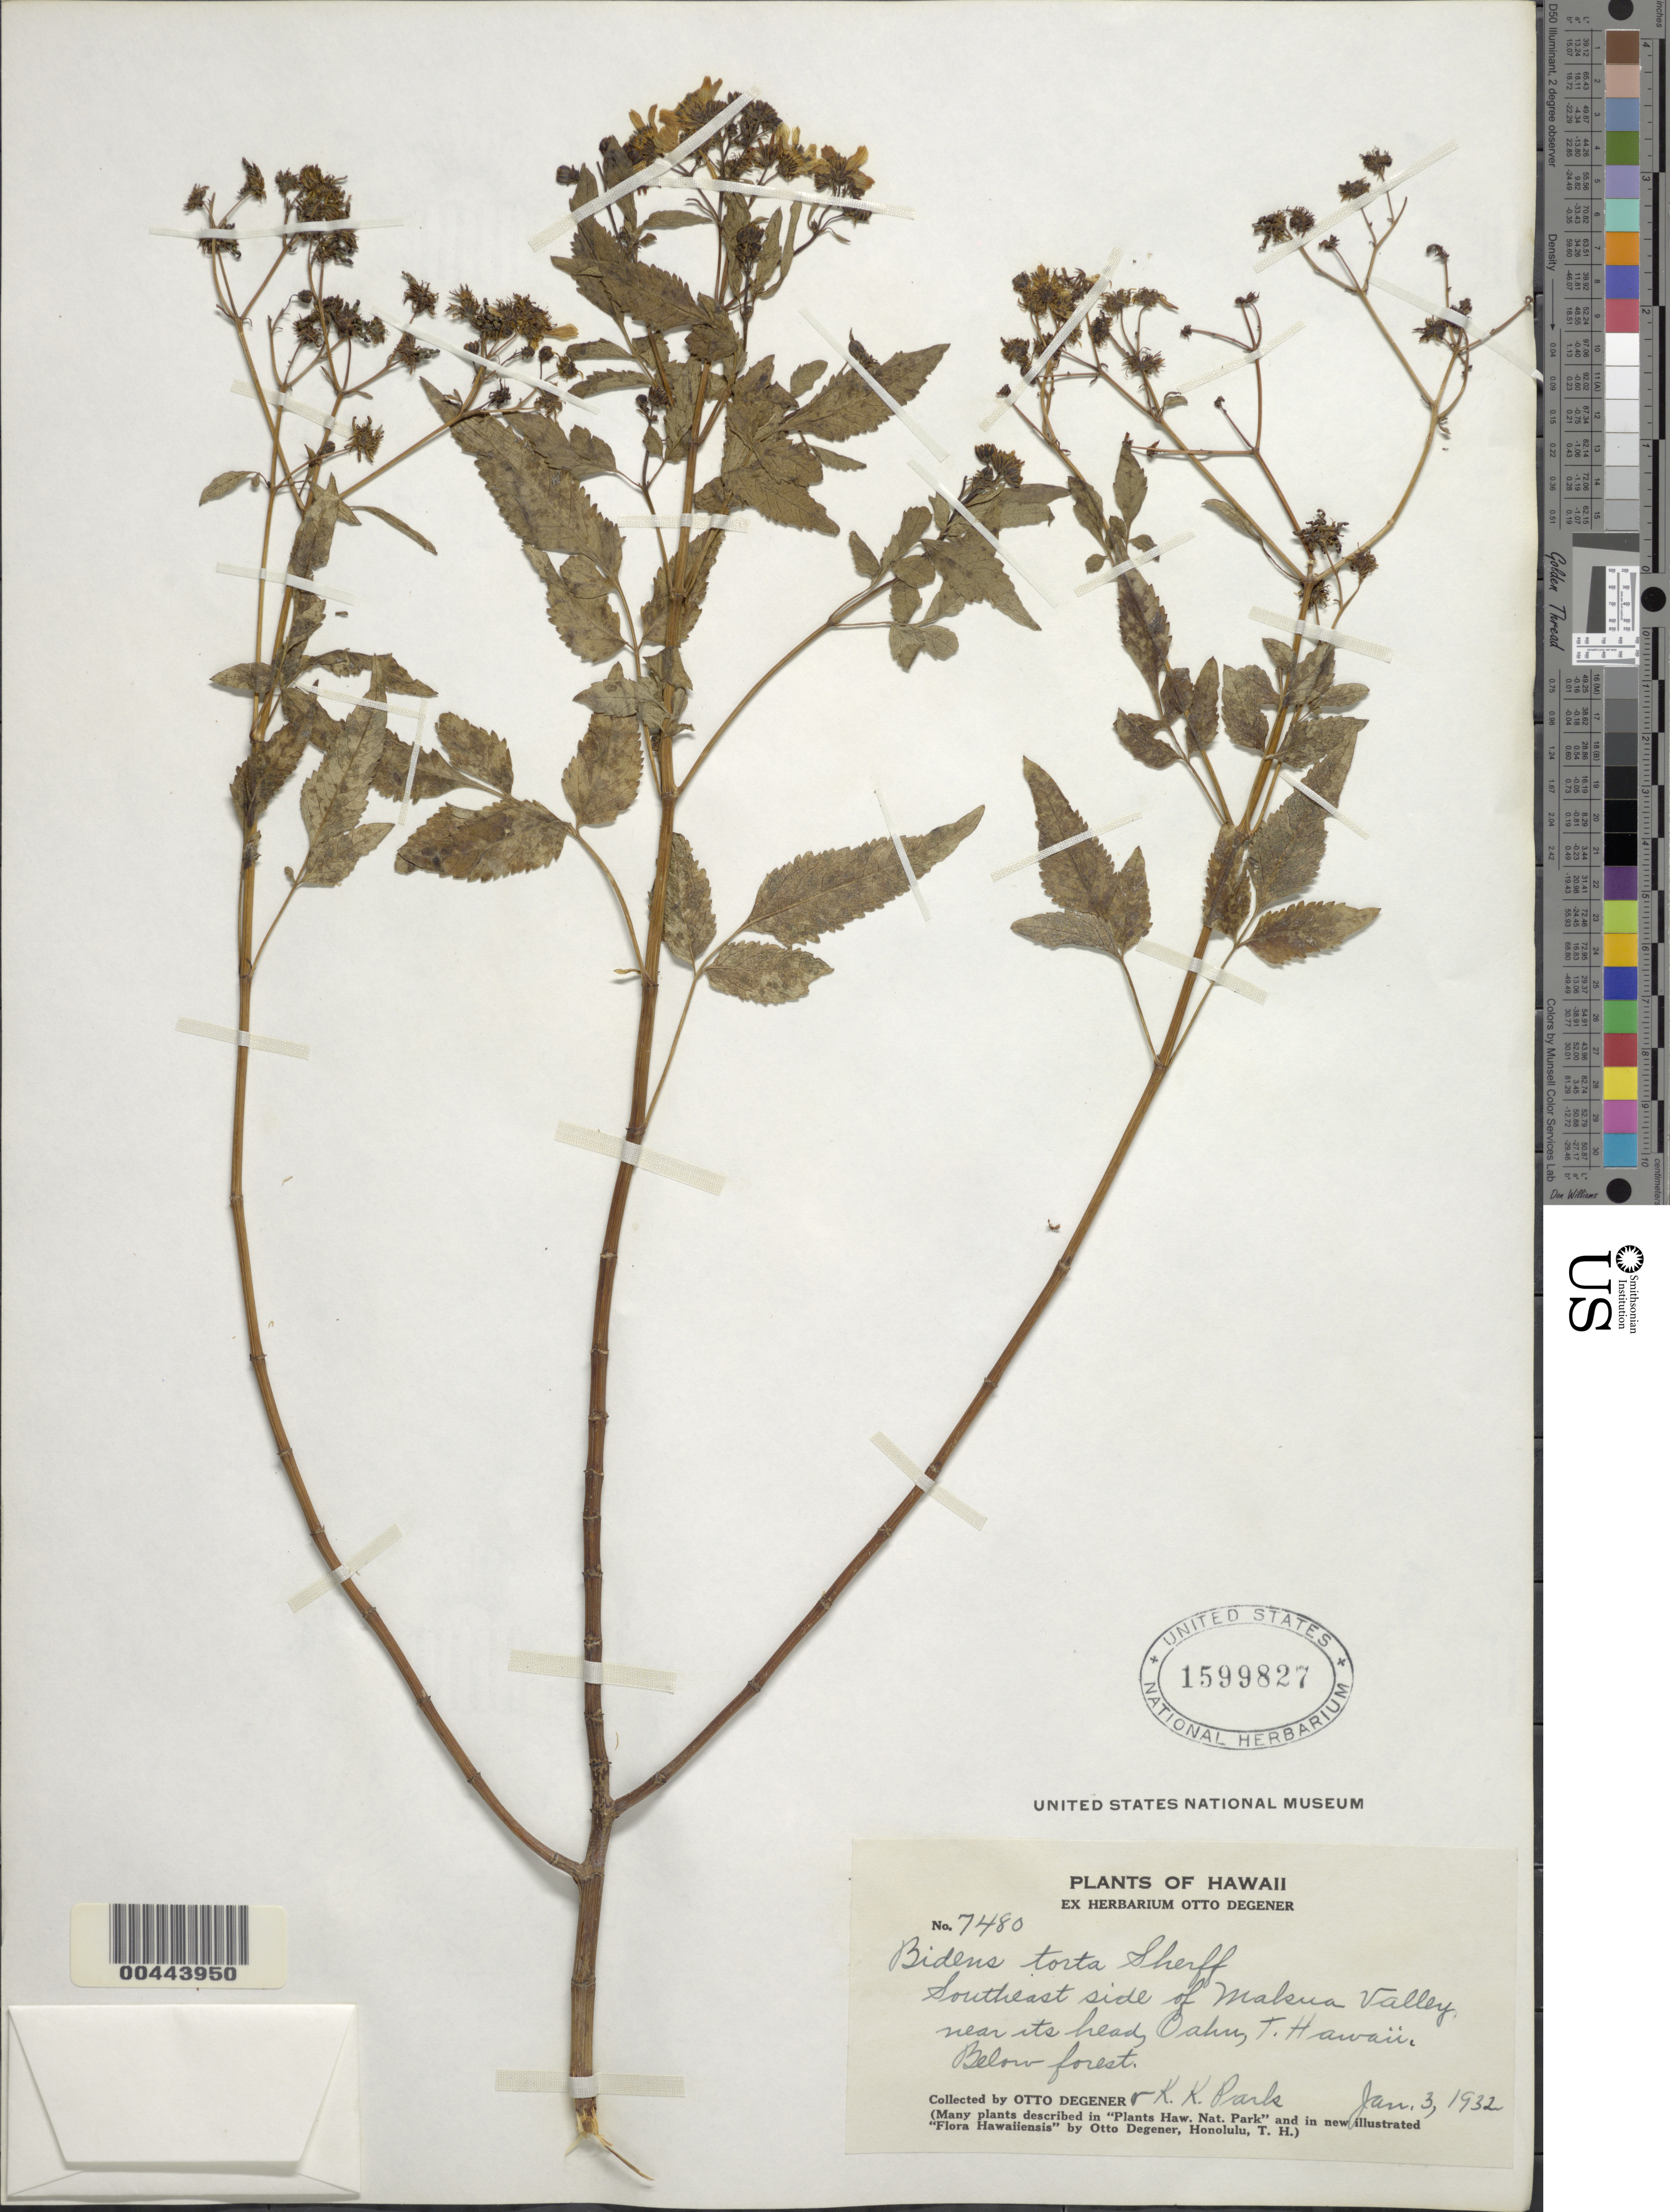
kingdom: Plantae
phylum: Tracheophyta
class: Magnoliopsida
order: Asterales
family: Asteraceae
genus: Bidens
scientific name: Bidens torta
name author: Sherff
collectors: O. Degener & K. Park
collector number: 7480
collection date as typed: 3 Jan 1932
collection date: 1932-01-03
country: United States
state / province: Hawaii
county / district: Honolulu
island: Oahu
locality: SE side of Makua Valley, near its head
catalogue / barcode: US 1599827